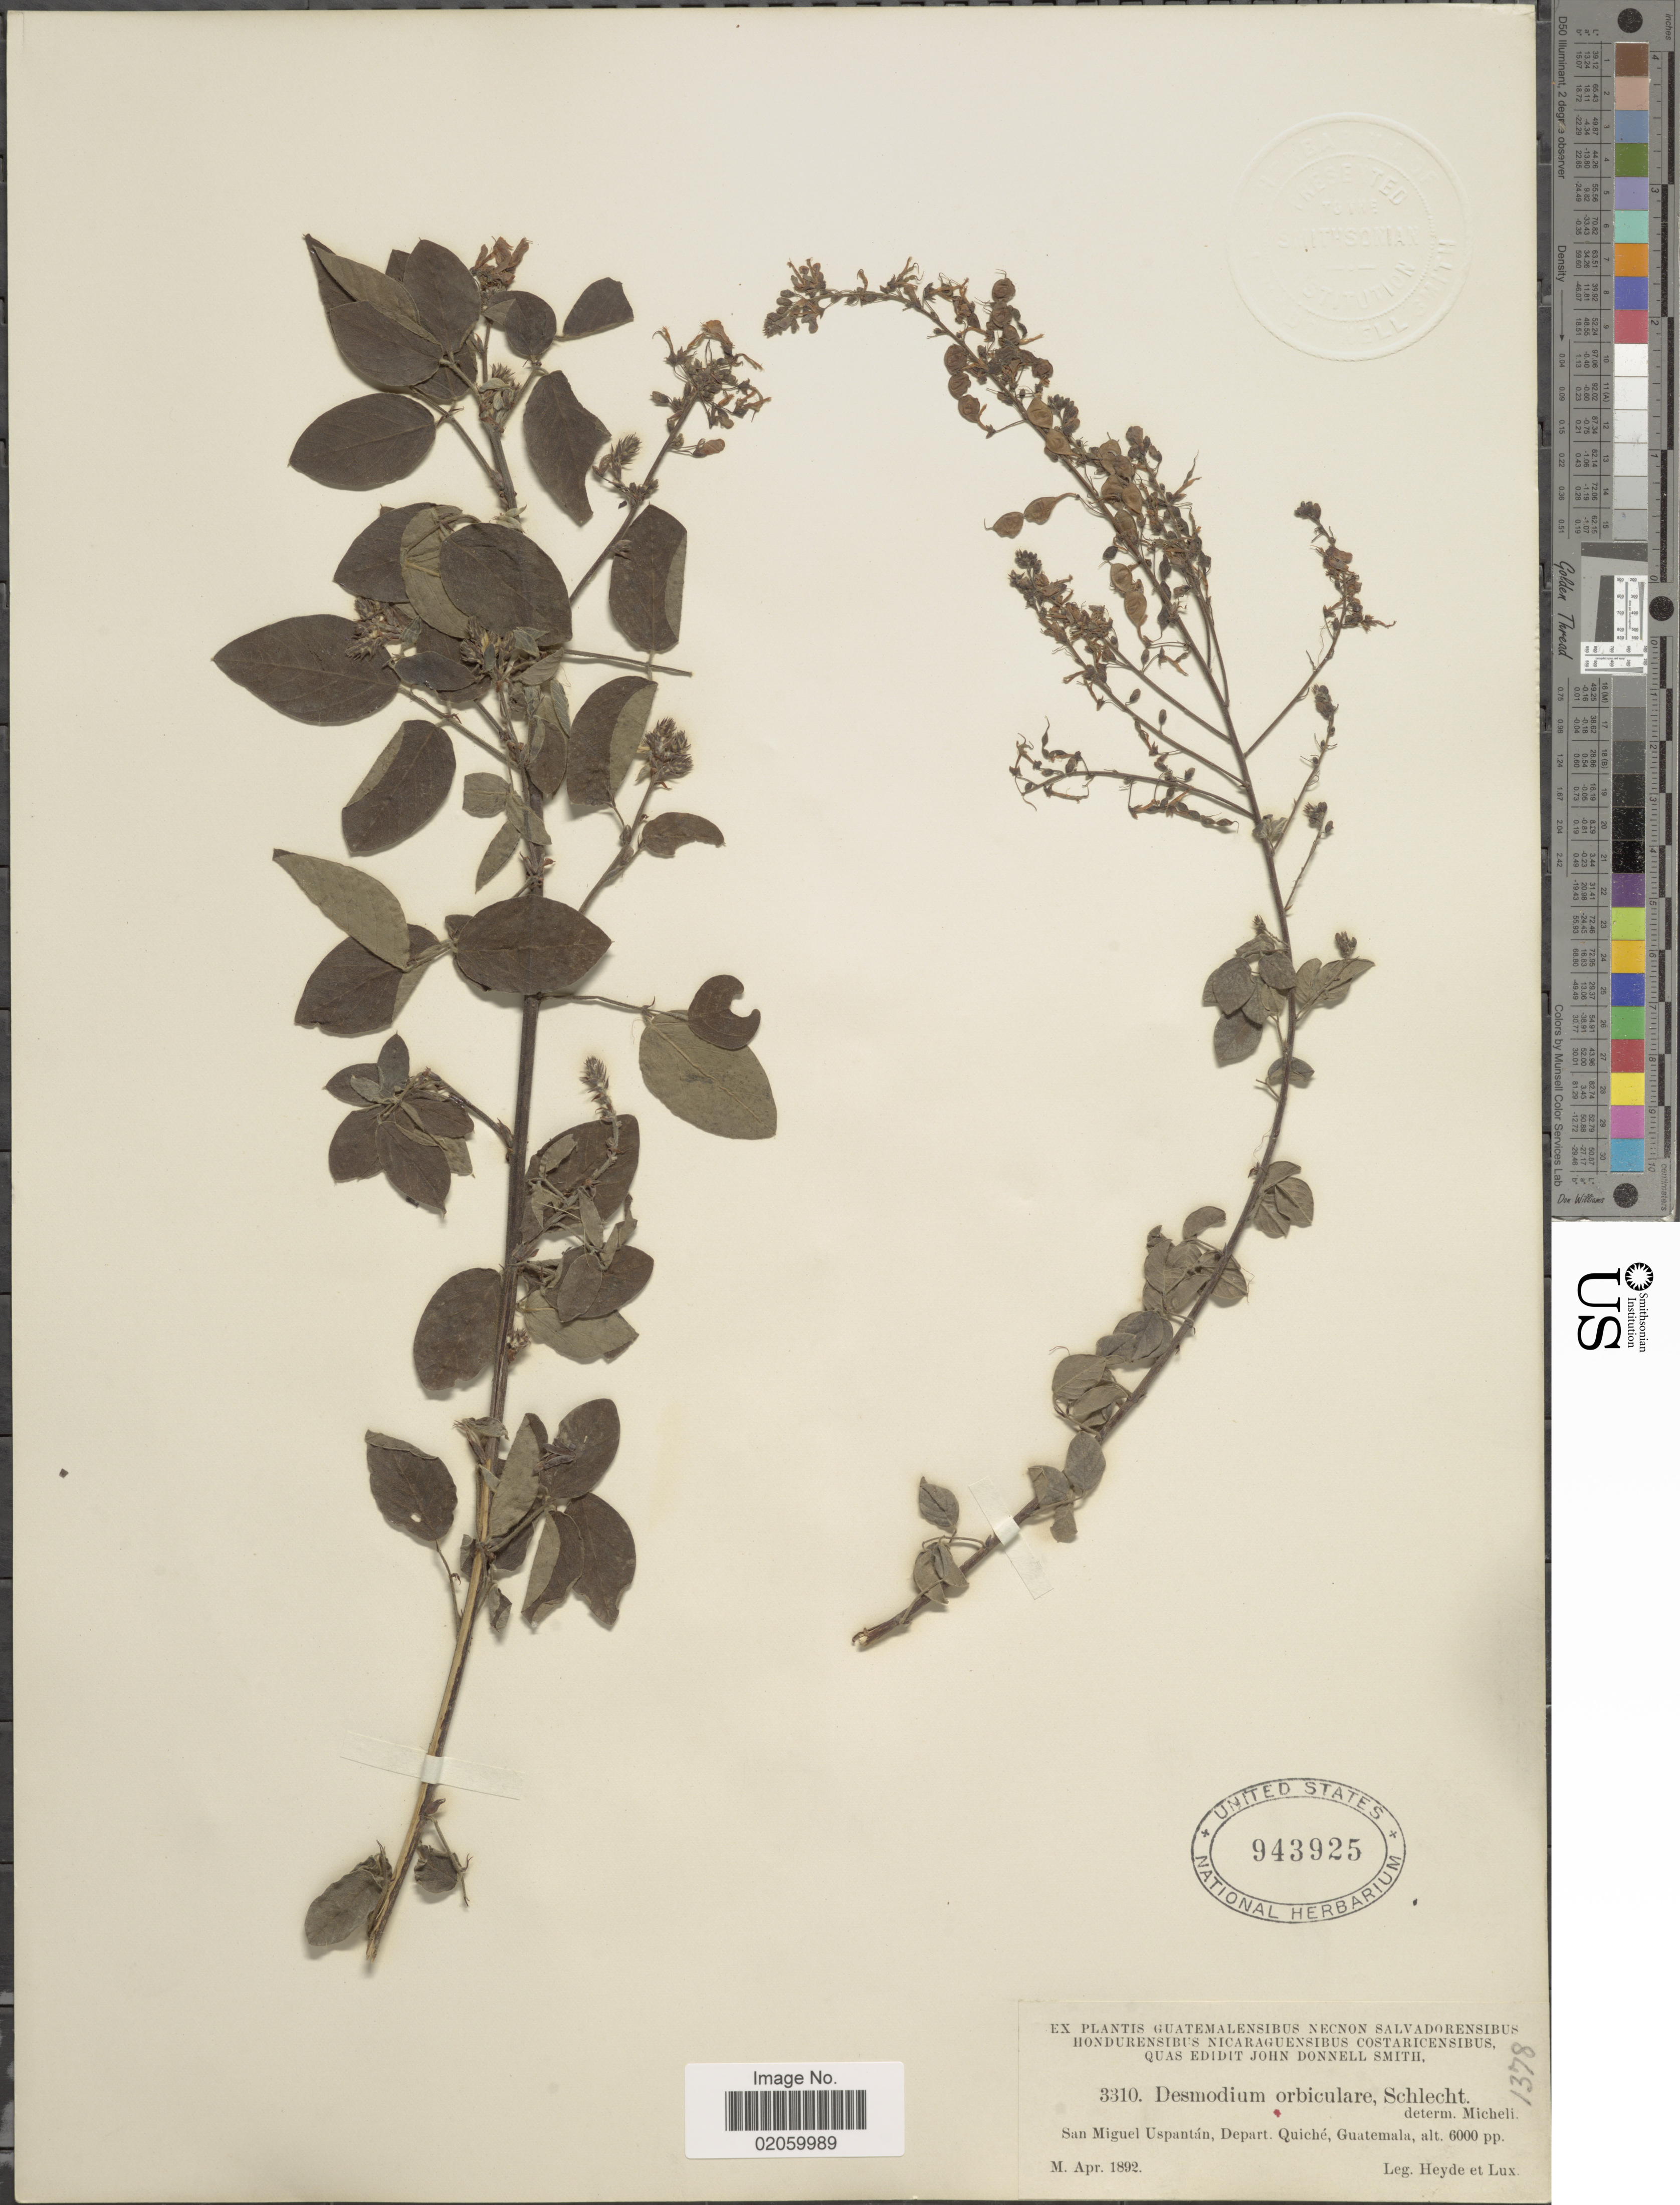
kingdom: Plantae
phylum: Tracheophyta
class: Magnoliopsida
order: Fabales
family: Fabaceae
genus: Desmodium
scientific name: Desmodium orbiculare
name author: Schltdl.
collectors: Heyde & Lux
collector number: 3310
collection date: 1892-04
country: Guatemala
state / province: El Quiché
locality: San Miguel Uspantan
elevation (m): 1829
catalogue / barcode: US 943925